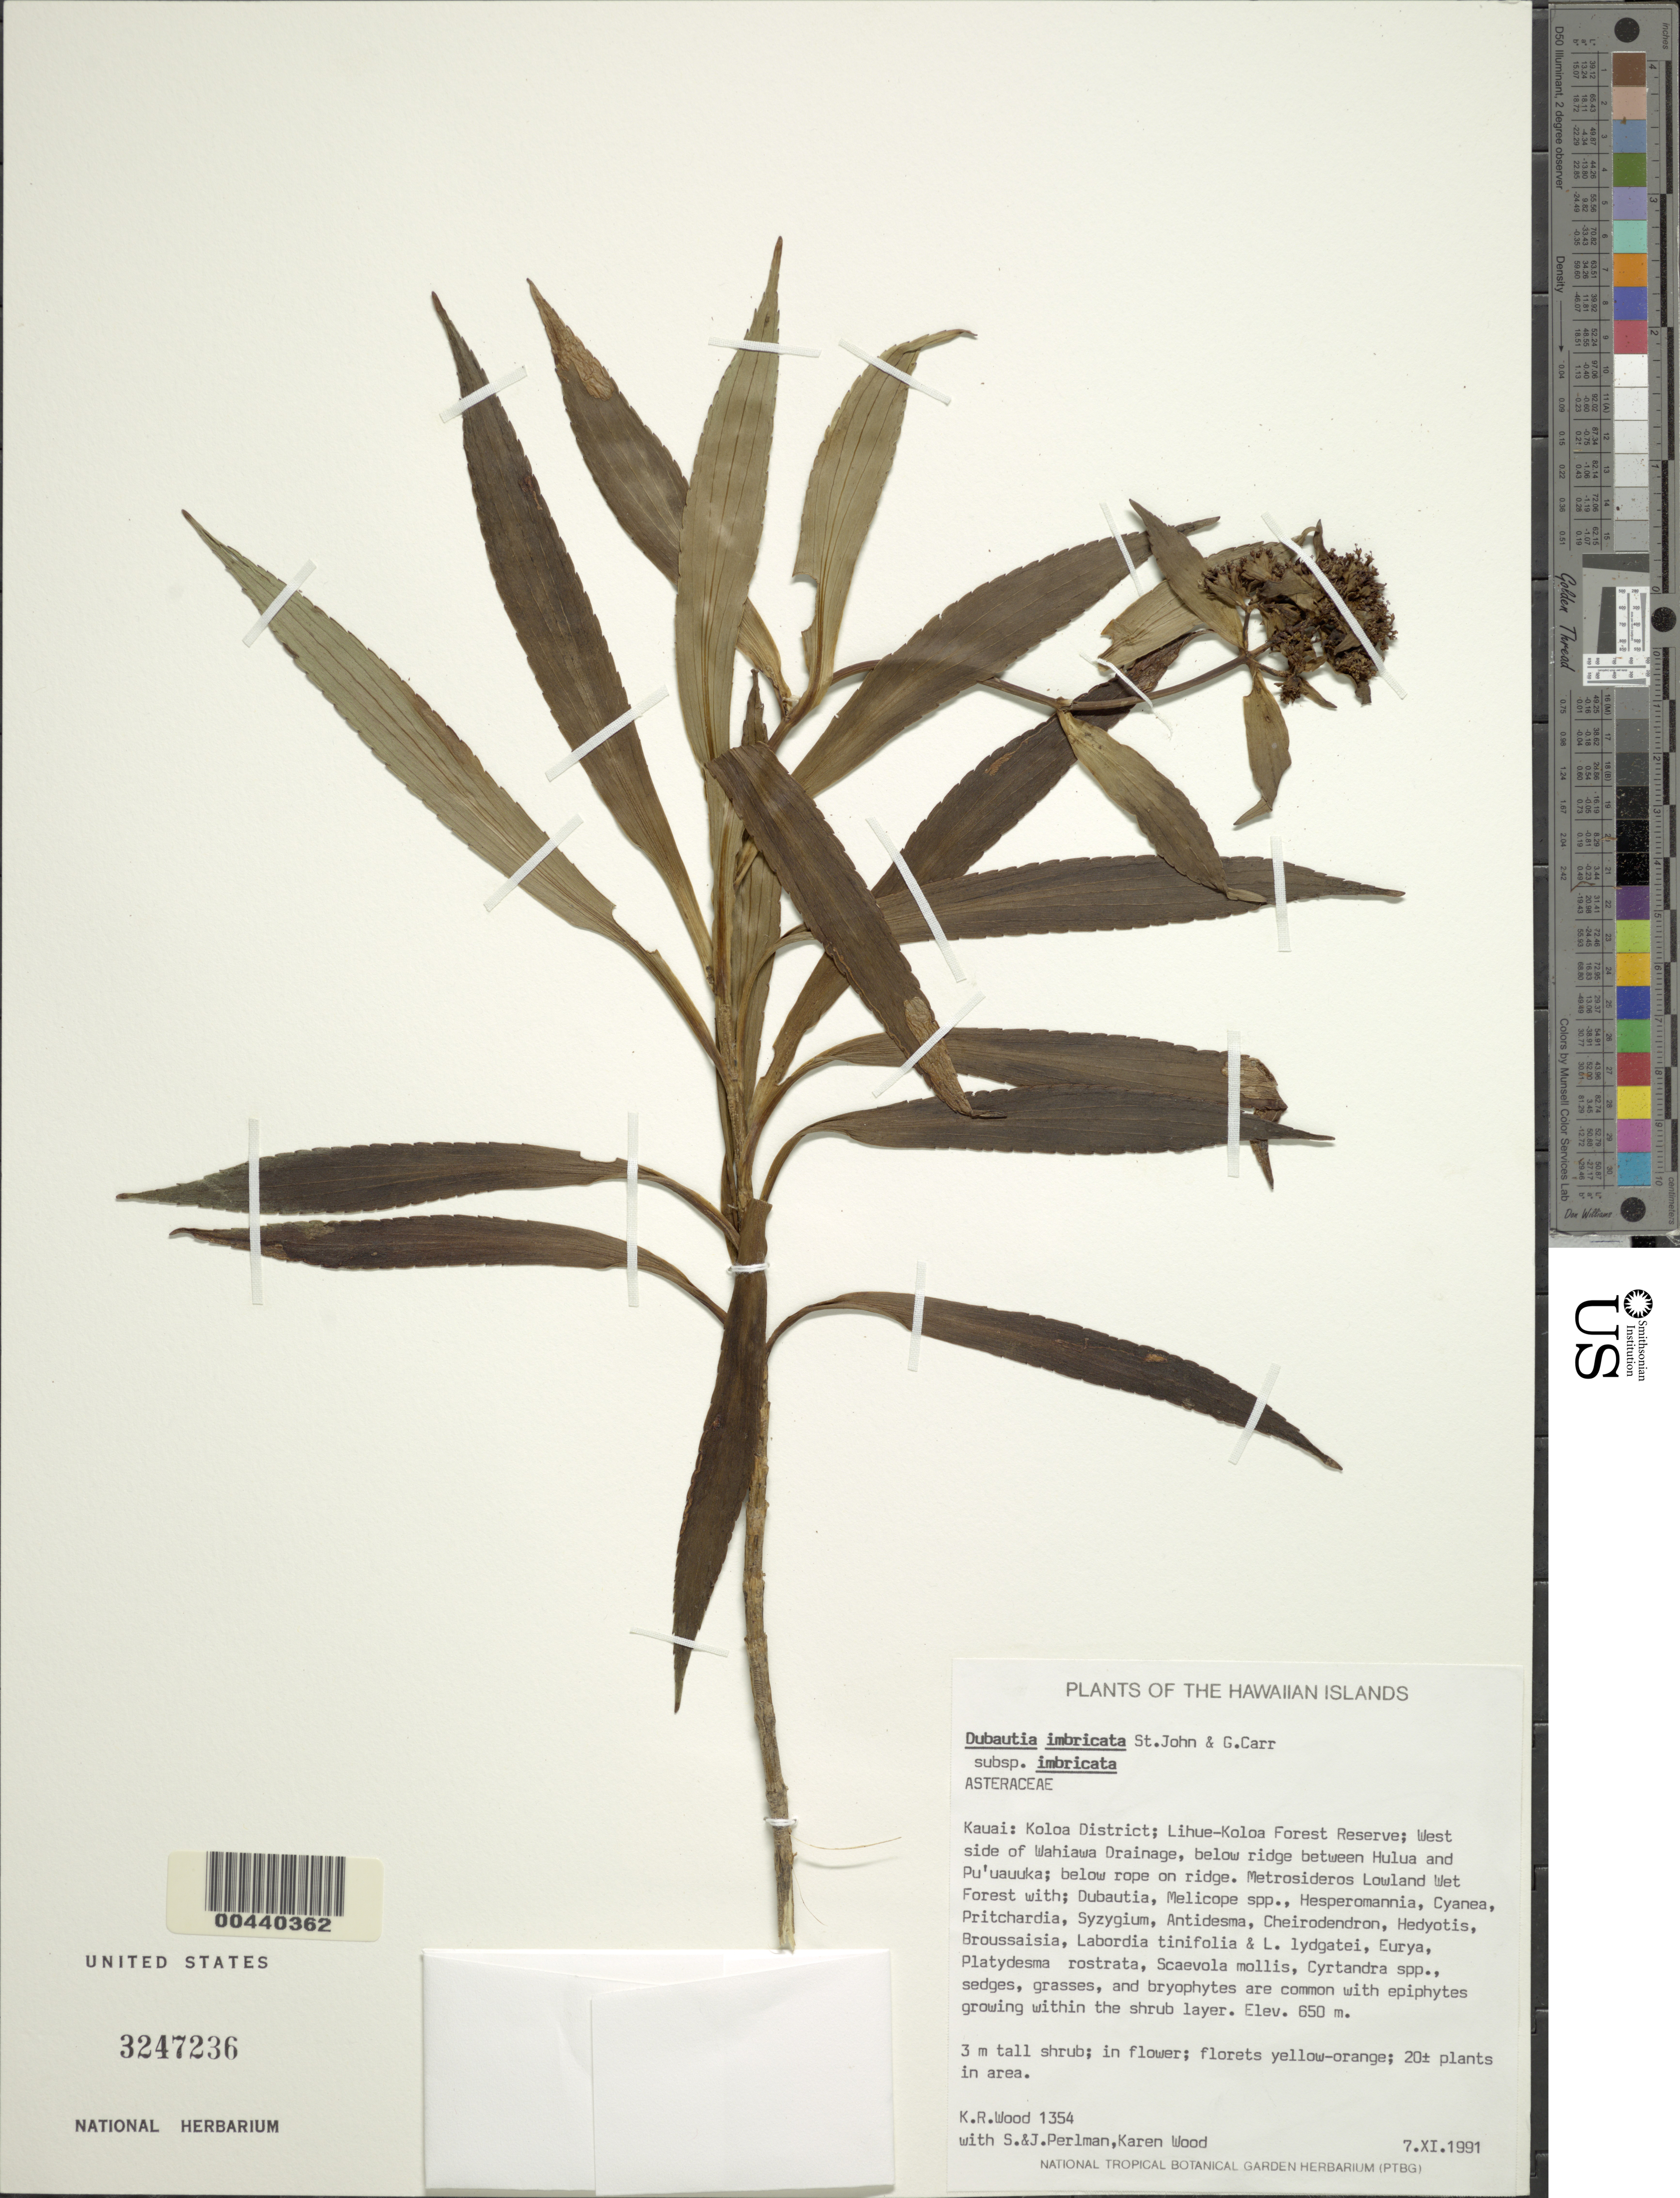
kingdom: Plantae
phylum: Tracheophyta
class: Magnoliopsida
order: Asterales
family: Asteraceae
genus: Dubautia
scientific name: Dubautia imbricata subsp. imbricata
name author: H. St. John & G.D. Carr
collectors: K. R. Wood, S. P. Perlman, J. Perlman & K. Wood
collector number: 1354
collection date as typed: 7 Nov 1991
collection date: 1991-11-07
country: United States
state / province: Hawaii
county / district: Kauai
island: Kaua'i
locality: Koloa District; Lihue-Koloa Forest Reserve; W side of Wahiawa Drainage, below ridge between Hulua and Pu'uauuka; below rope ...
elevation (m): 650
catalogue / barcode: US 3247236